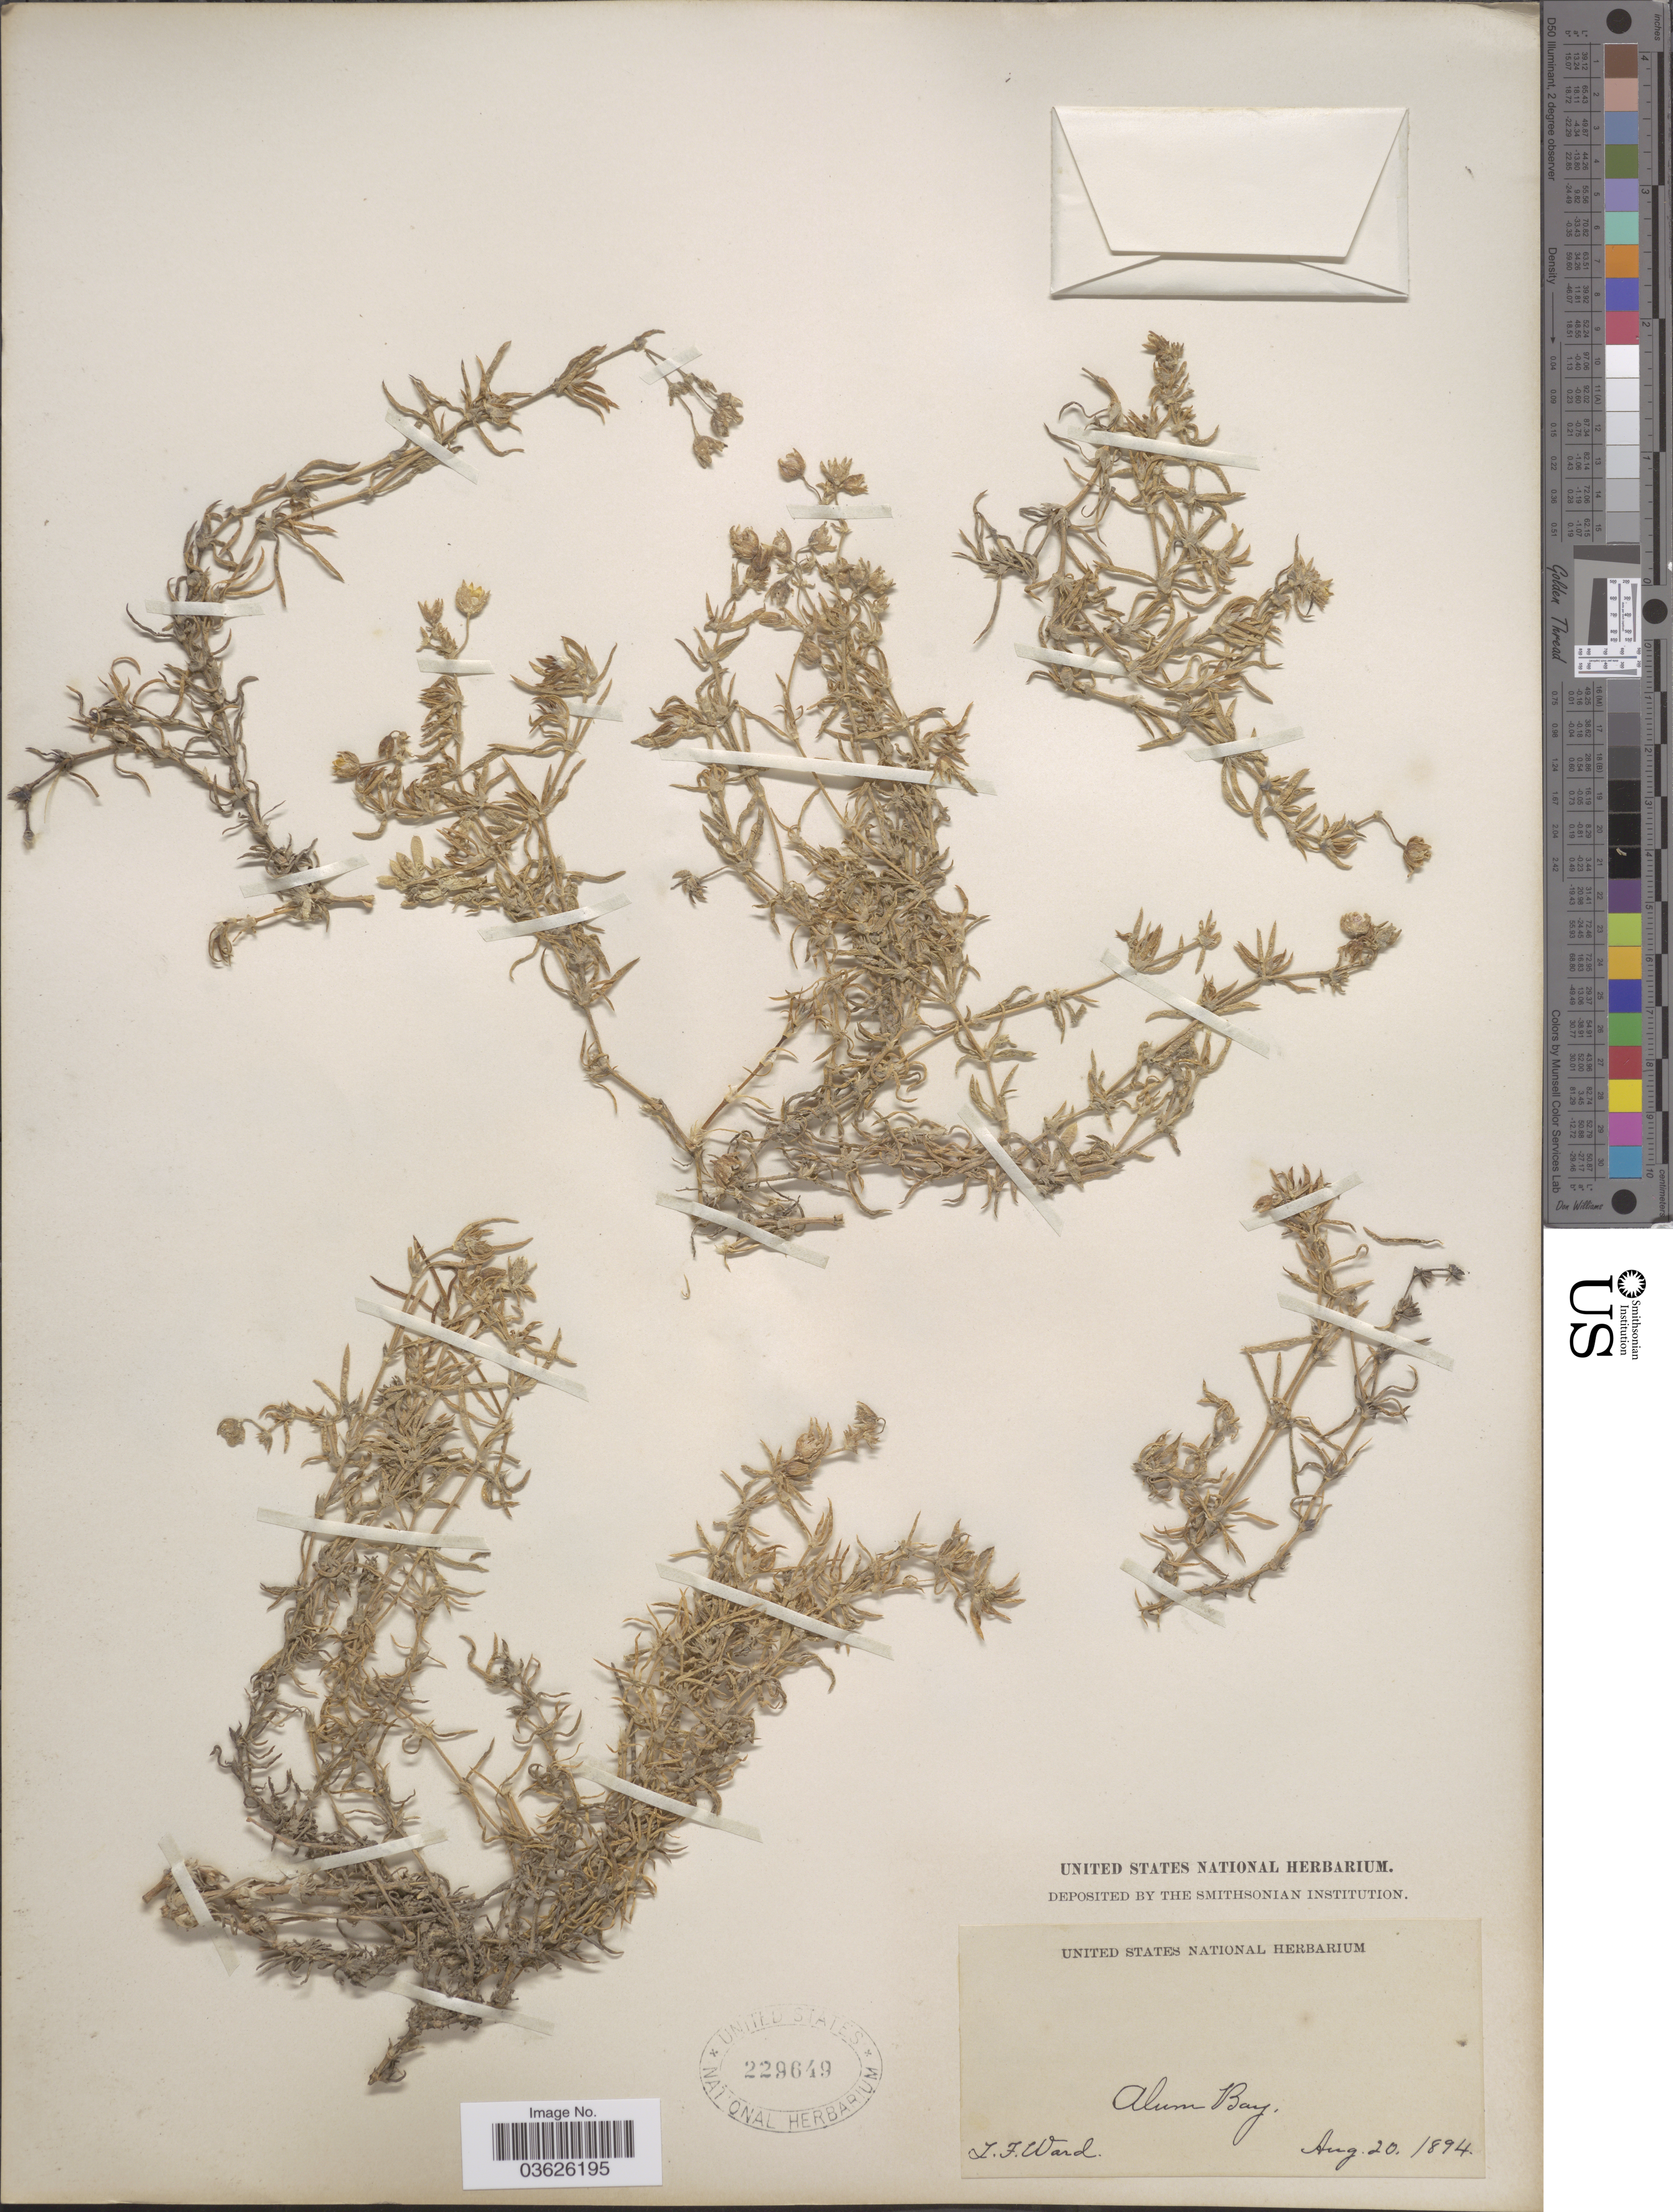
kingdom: Plantae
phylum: Tracheophyta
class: Magnoliopsida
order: Caryophyllales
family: Caryophyllaceae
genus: Tissa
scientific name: Tissa marginata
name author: A. Heller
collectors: L. Ward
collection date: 1894-08-20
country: United Kingdom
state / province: England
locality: Alum Bay.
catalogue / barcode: US 229649